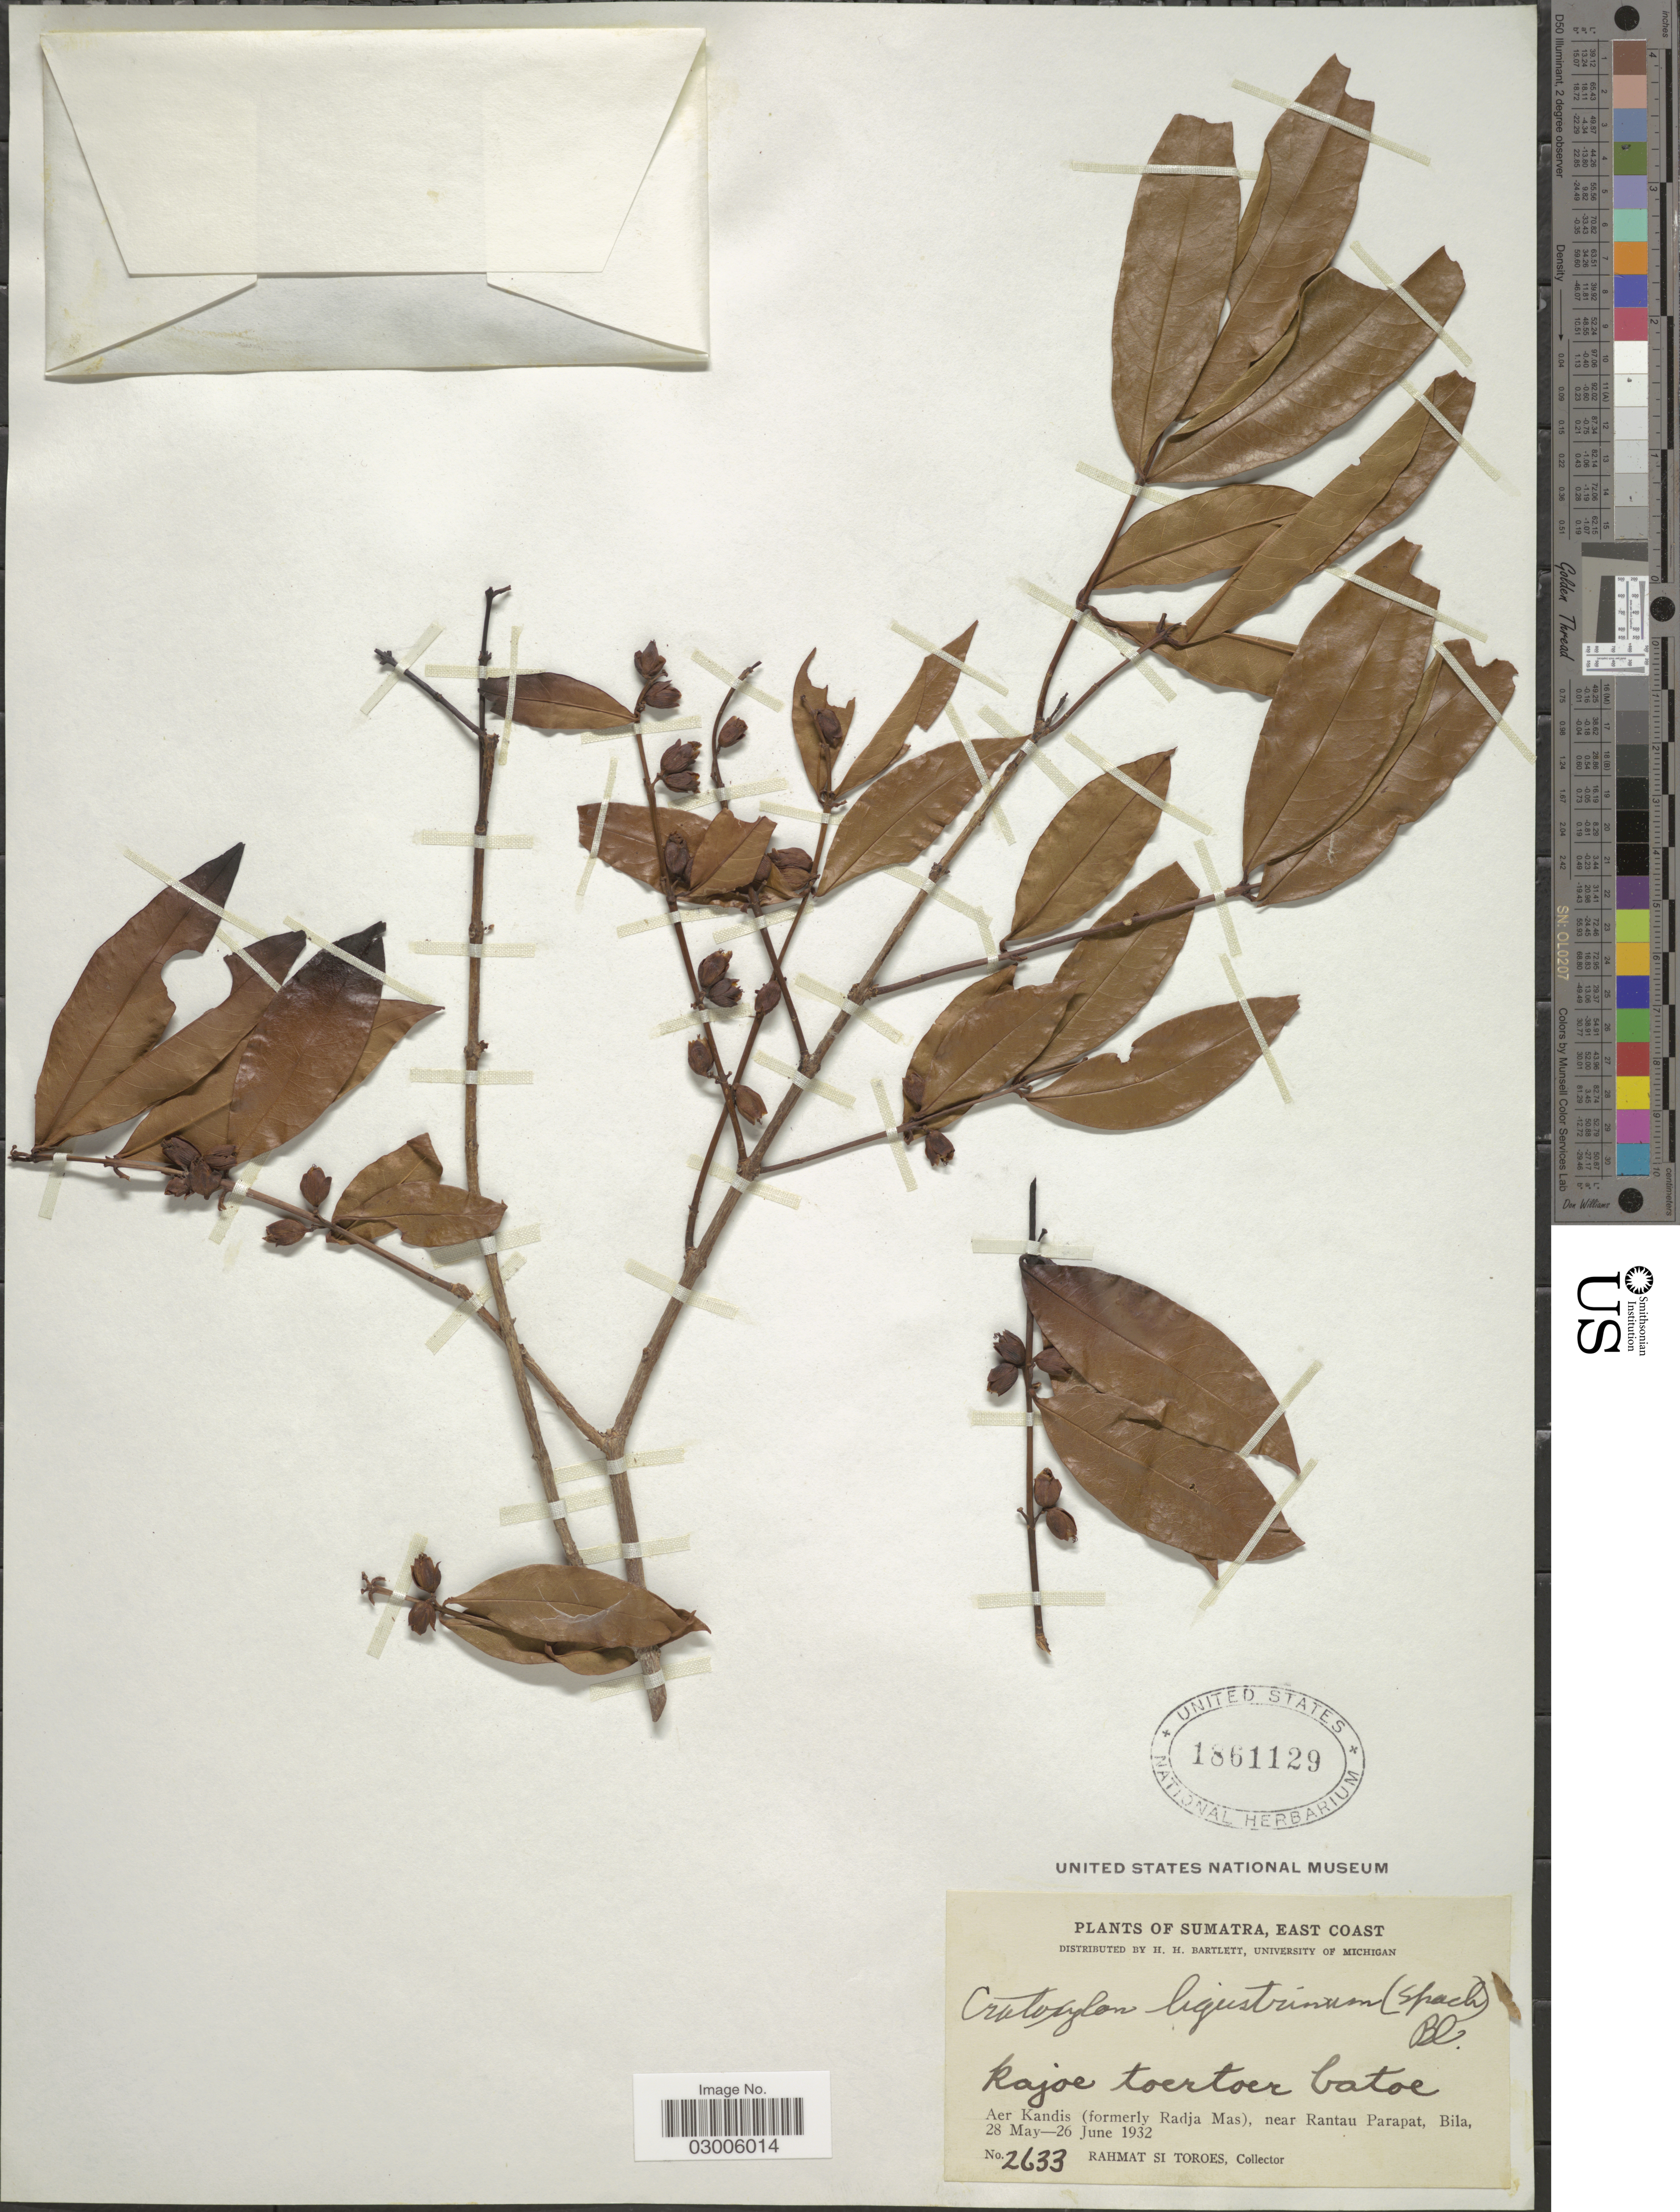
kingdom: Plantae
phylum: Tracheophyta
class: Magnoliopsida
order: Malpighiales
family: Hypericaceae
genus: Cratoxylum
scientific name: Cratoxylum ligustrinum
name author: (Spach) Blume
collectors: Rahmat Si Boeea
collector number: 2633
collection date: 1932-05-28/1932-06-26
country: Indonesia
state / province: Sumatra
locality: East Coast. Aer Kandis (formerly Radja Mas), near Rantau Parapat, Bila.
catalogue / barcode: US 1861129